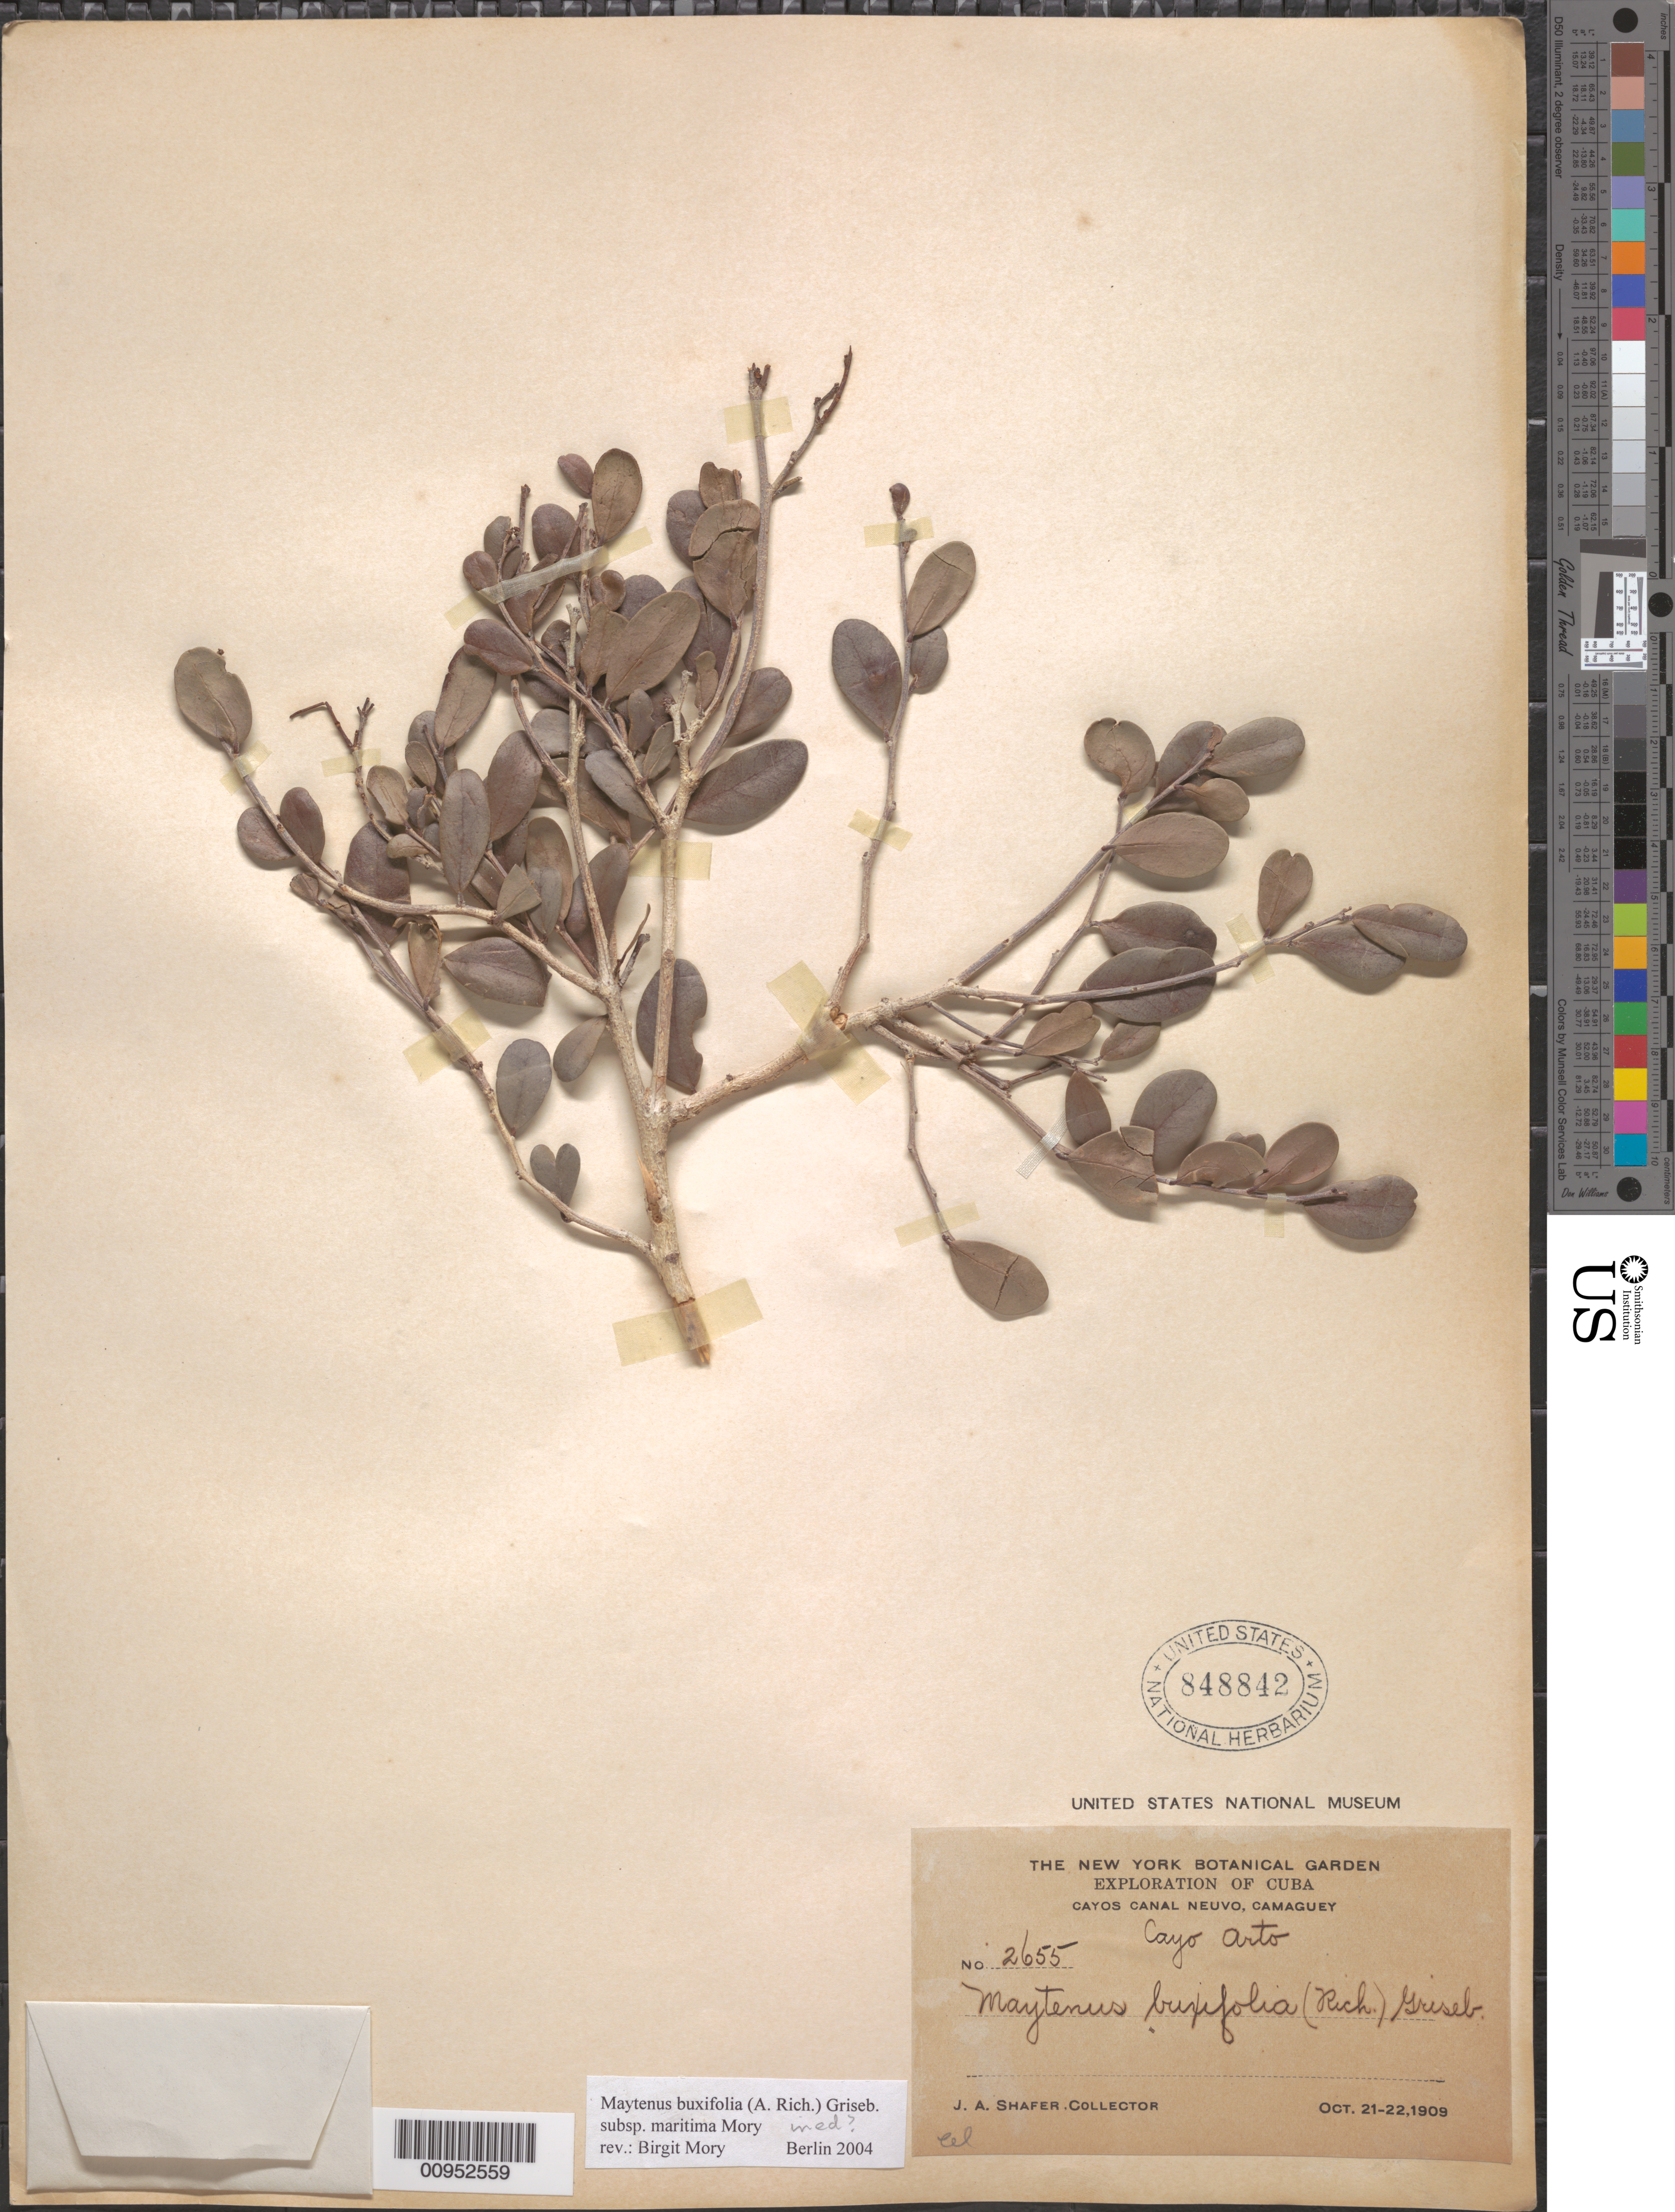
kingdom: Plantae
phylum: Tracheophyta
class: Magnoliopsida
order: Celastrales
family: Celastraceae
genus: Maytenus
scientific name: Maytenus buxifolia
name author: (A. Rich.) Griseb.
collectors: J. A. Shafer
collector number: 2655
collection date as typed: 21 Oct 1909 to 22 Oct 1909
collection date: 1909-10-21/1909-10-22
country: Cuba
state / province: Camagüey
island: Cuba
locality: Cayos Canal Nuevo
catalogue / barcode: US 848842